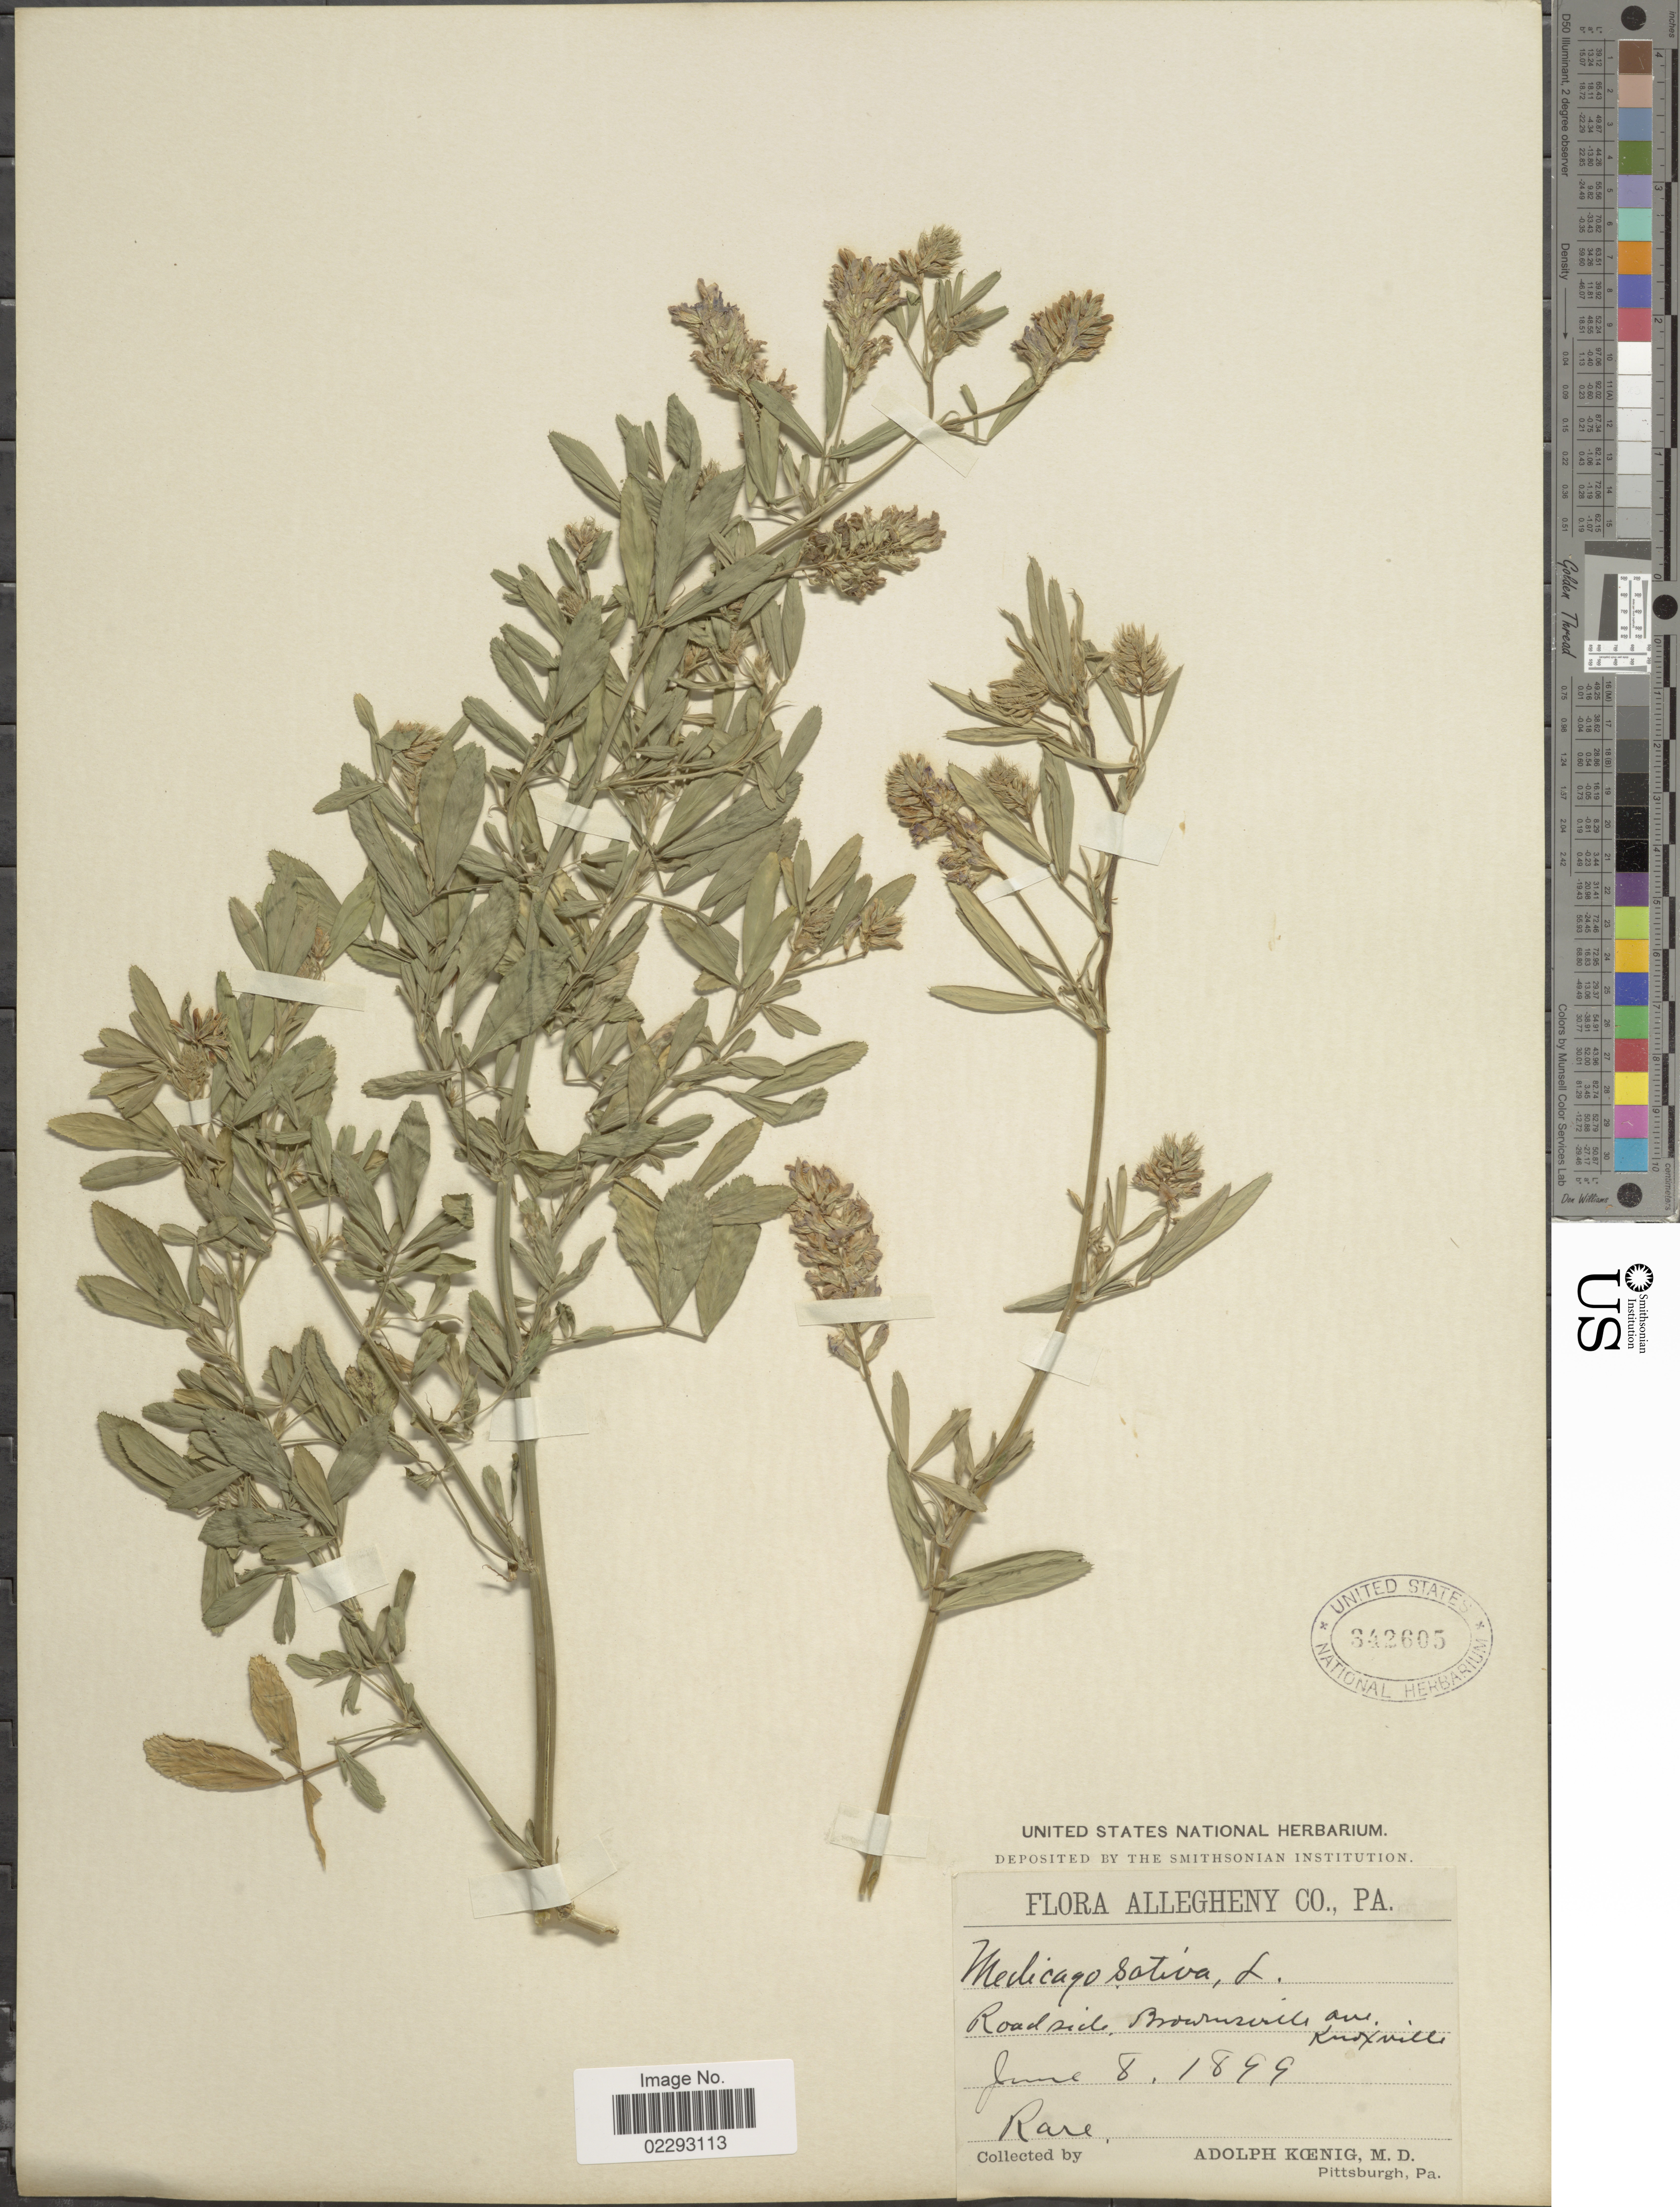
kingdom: Plantae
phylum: Tracheophyta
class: Magnoliopsida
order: Fabales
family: Fabaceae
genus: Medicago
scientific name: Medicago sativa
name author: L.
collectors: A. Koenig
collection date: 1899-06-08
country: United States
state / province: Pennsylvania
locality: Allegheny Co., Pa. Roadside, Brownsville ave, Knoxville.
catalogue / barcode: US 342605